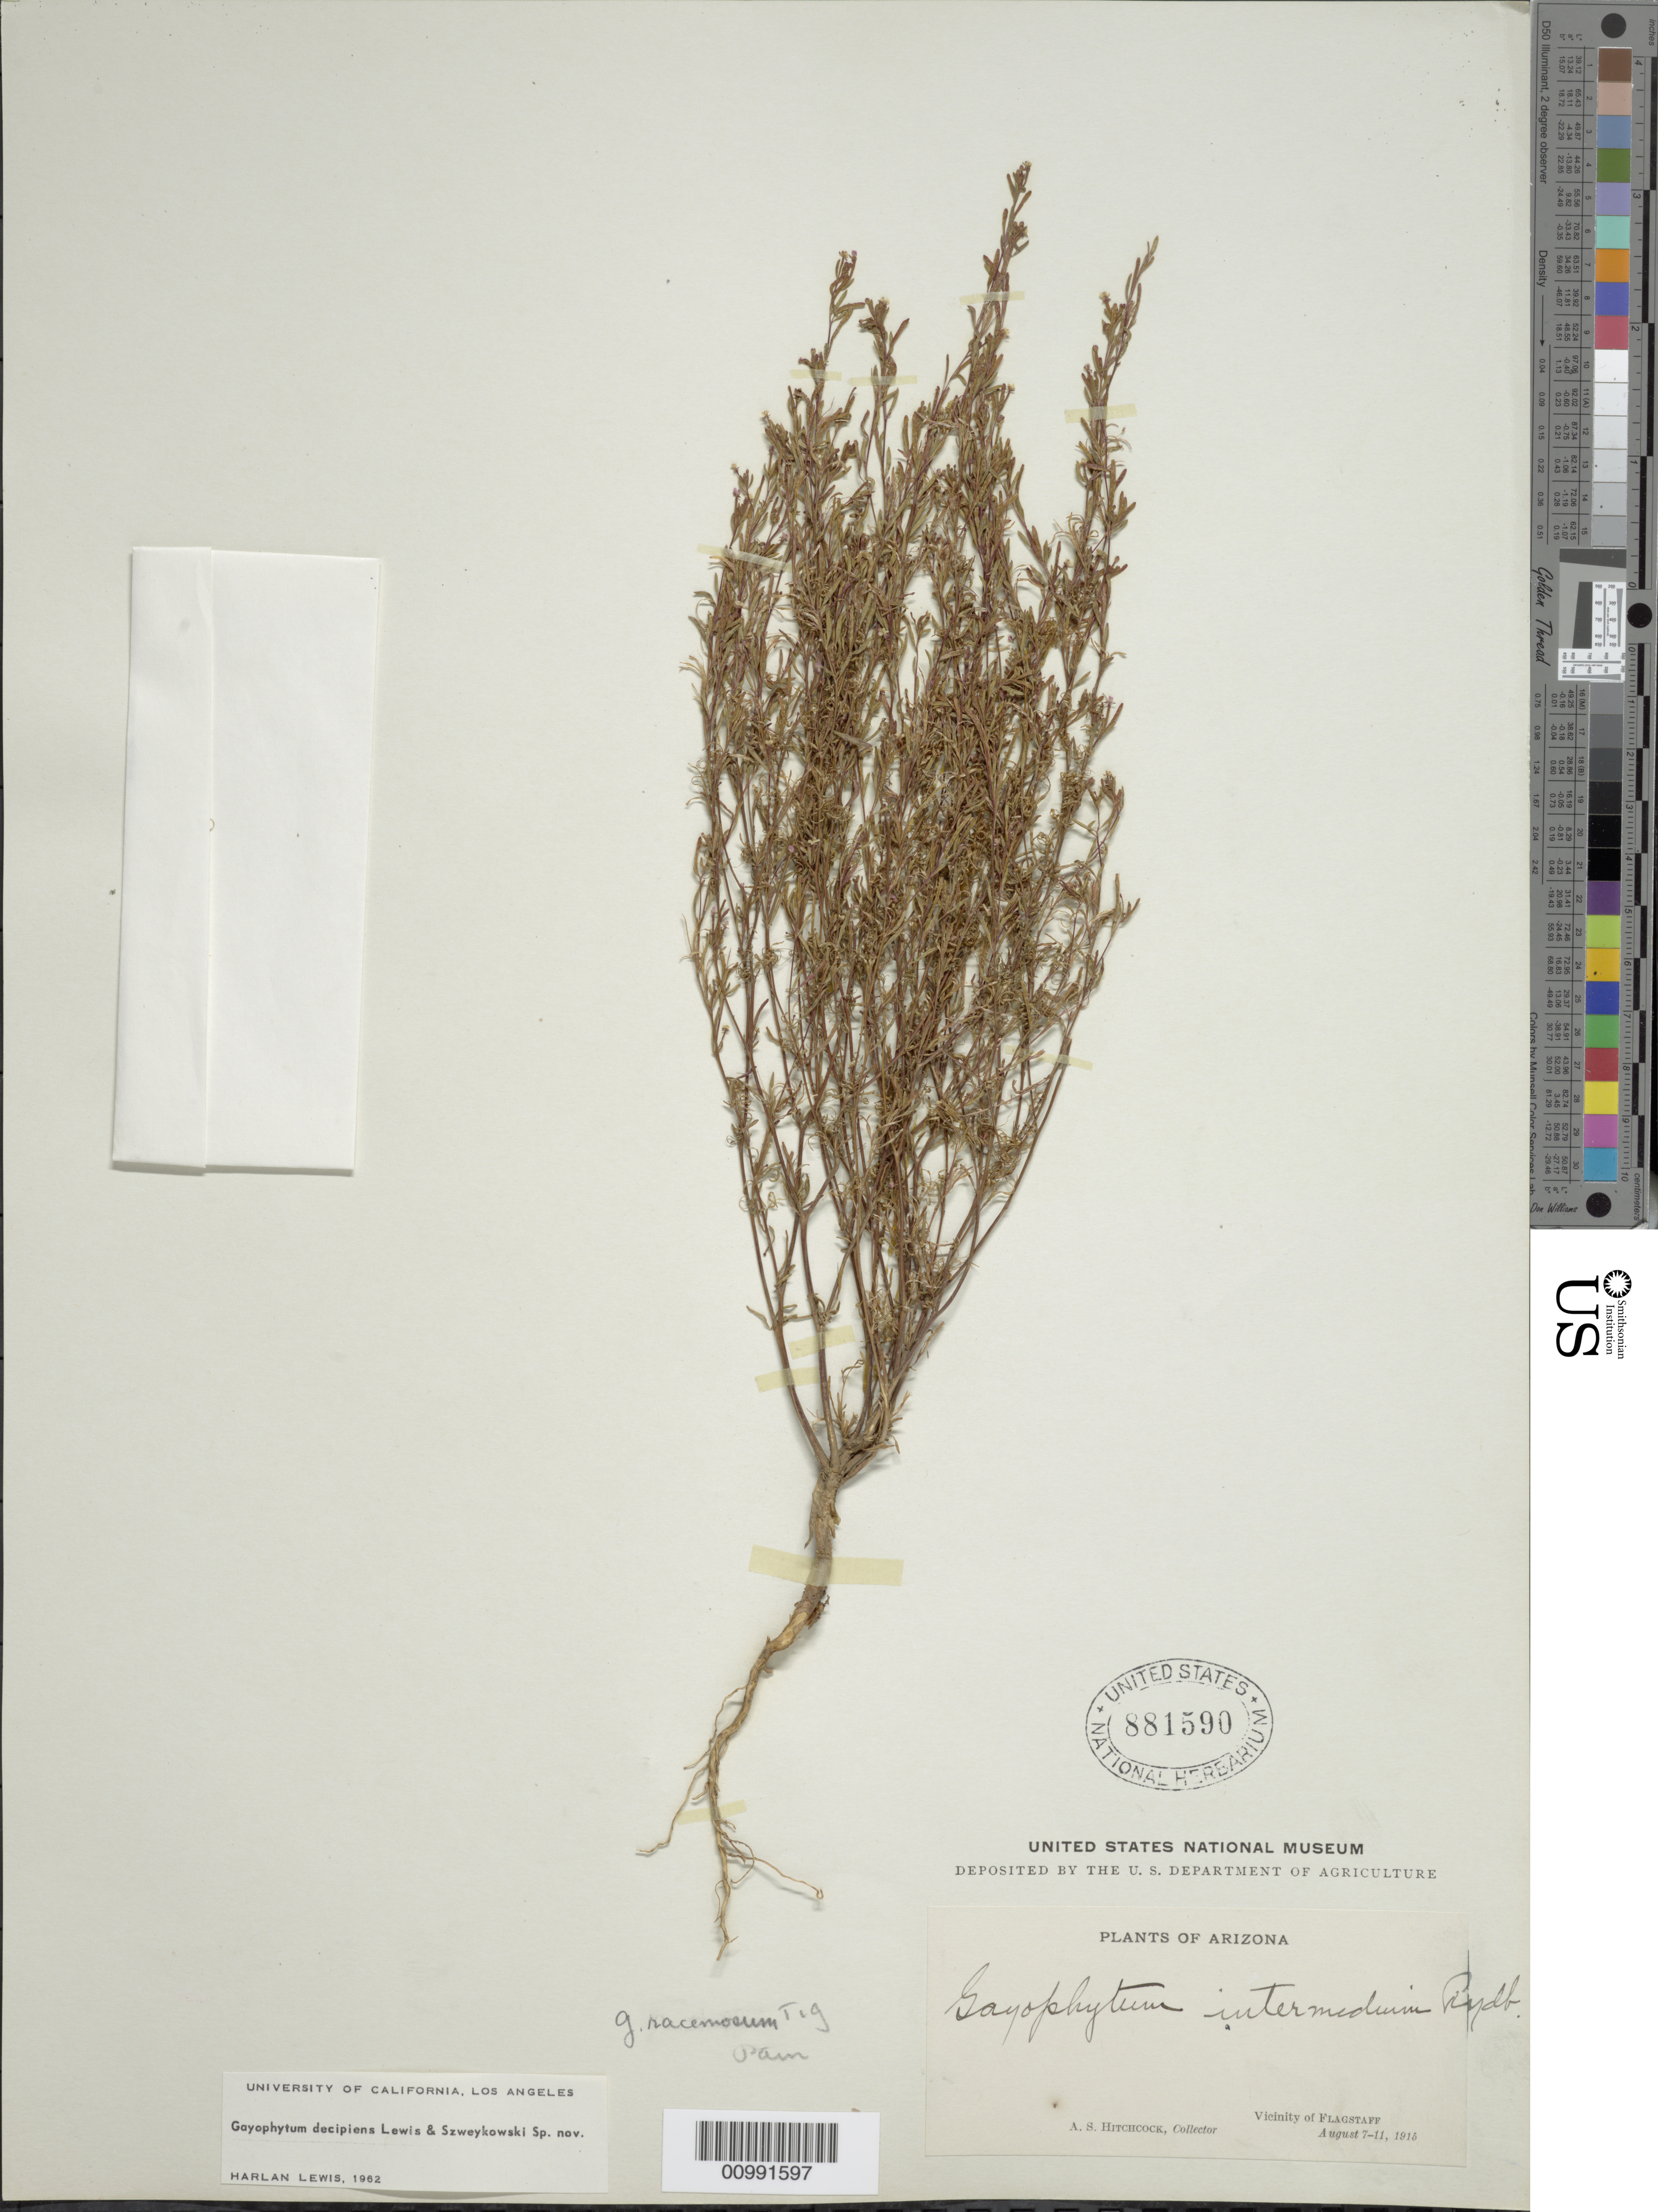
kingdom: Plantae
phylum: Tracheophyta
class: Magnoliopsida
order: Myrtales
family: Onagraceae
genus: Gayophytum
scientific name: Gayophytum decipiens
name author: F. H. Lewis & Szweyk.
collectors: A. S. Hitchcock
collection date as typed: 07 Aug 1915 to 11 Aug 1915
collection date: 1915-08-07/1915-08-11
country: United States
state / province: Arizona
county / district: Coconino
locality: Flagstaff.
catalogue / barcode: US 881590